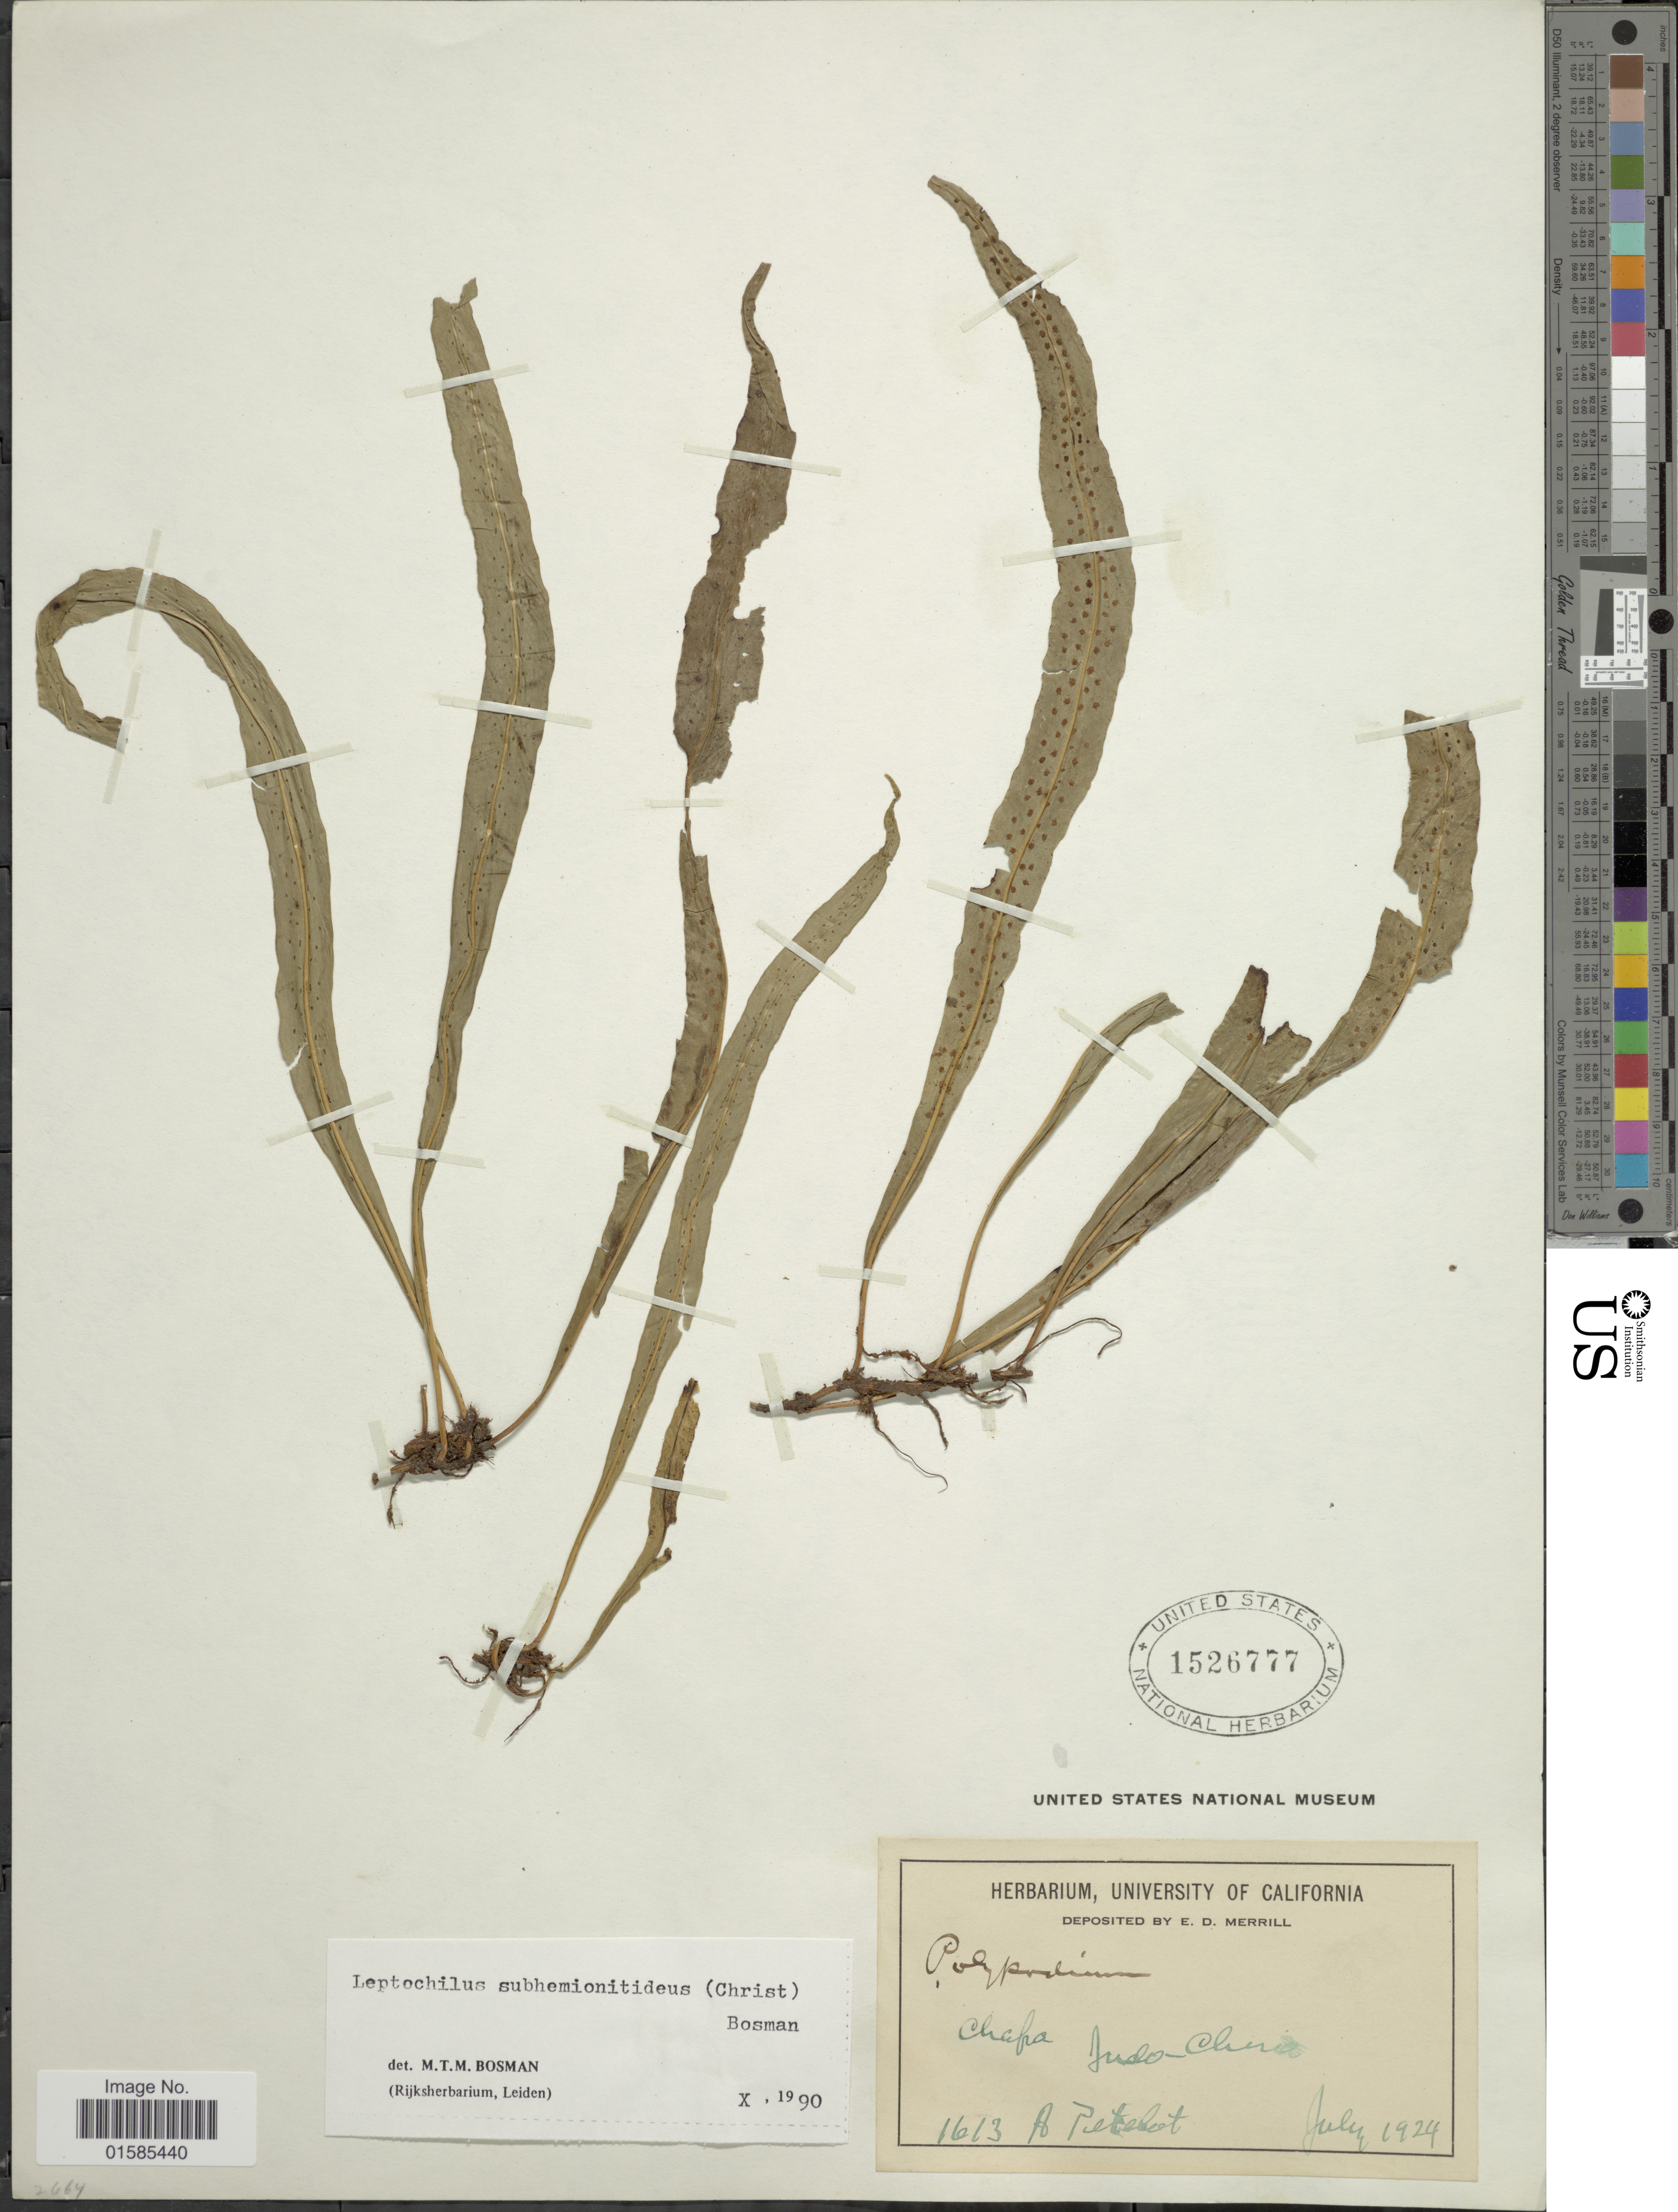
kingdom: Plantae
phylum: Tracheophyta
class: Polypodiopsida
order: Polypodiales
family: Polypodiaceae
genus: Leptochilus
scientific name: Leptochilus subhemionitideus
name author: (Christ) Bosman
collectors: A. Petelot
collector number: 1613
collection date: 1924-07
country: Vietnam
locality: Chapa, Indo-China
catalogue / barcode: US 1526777